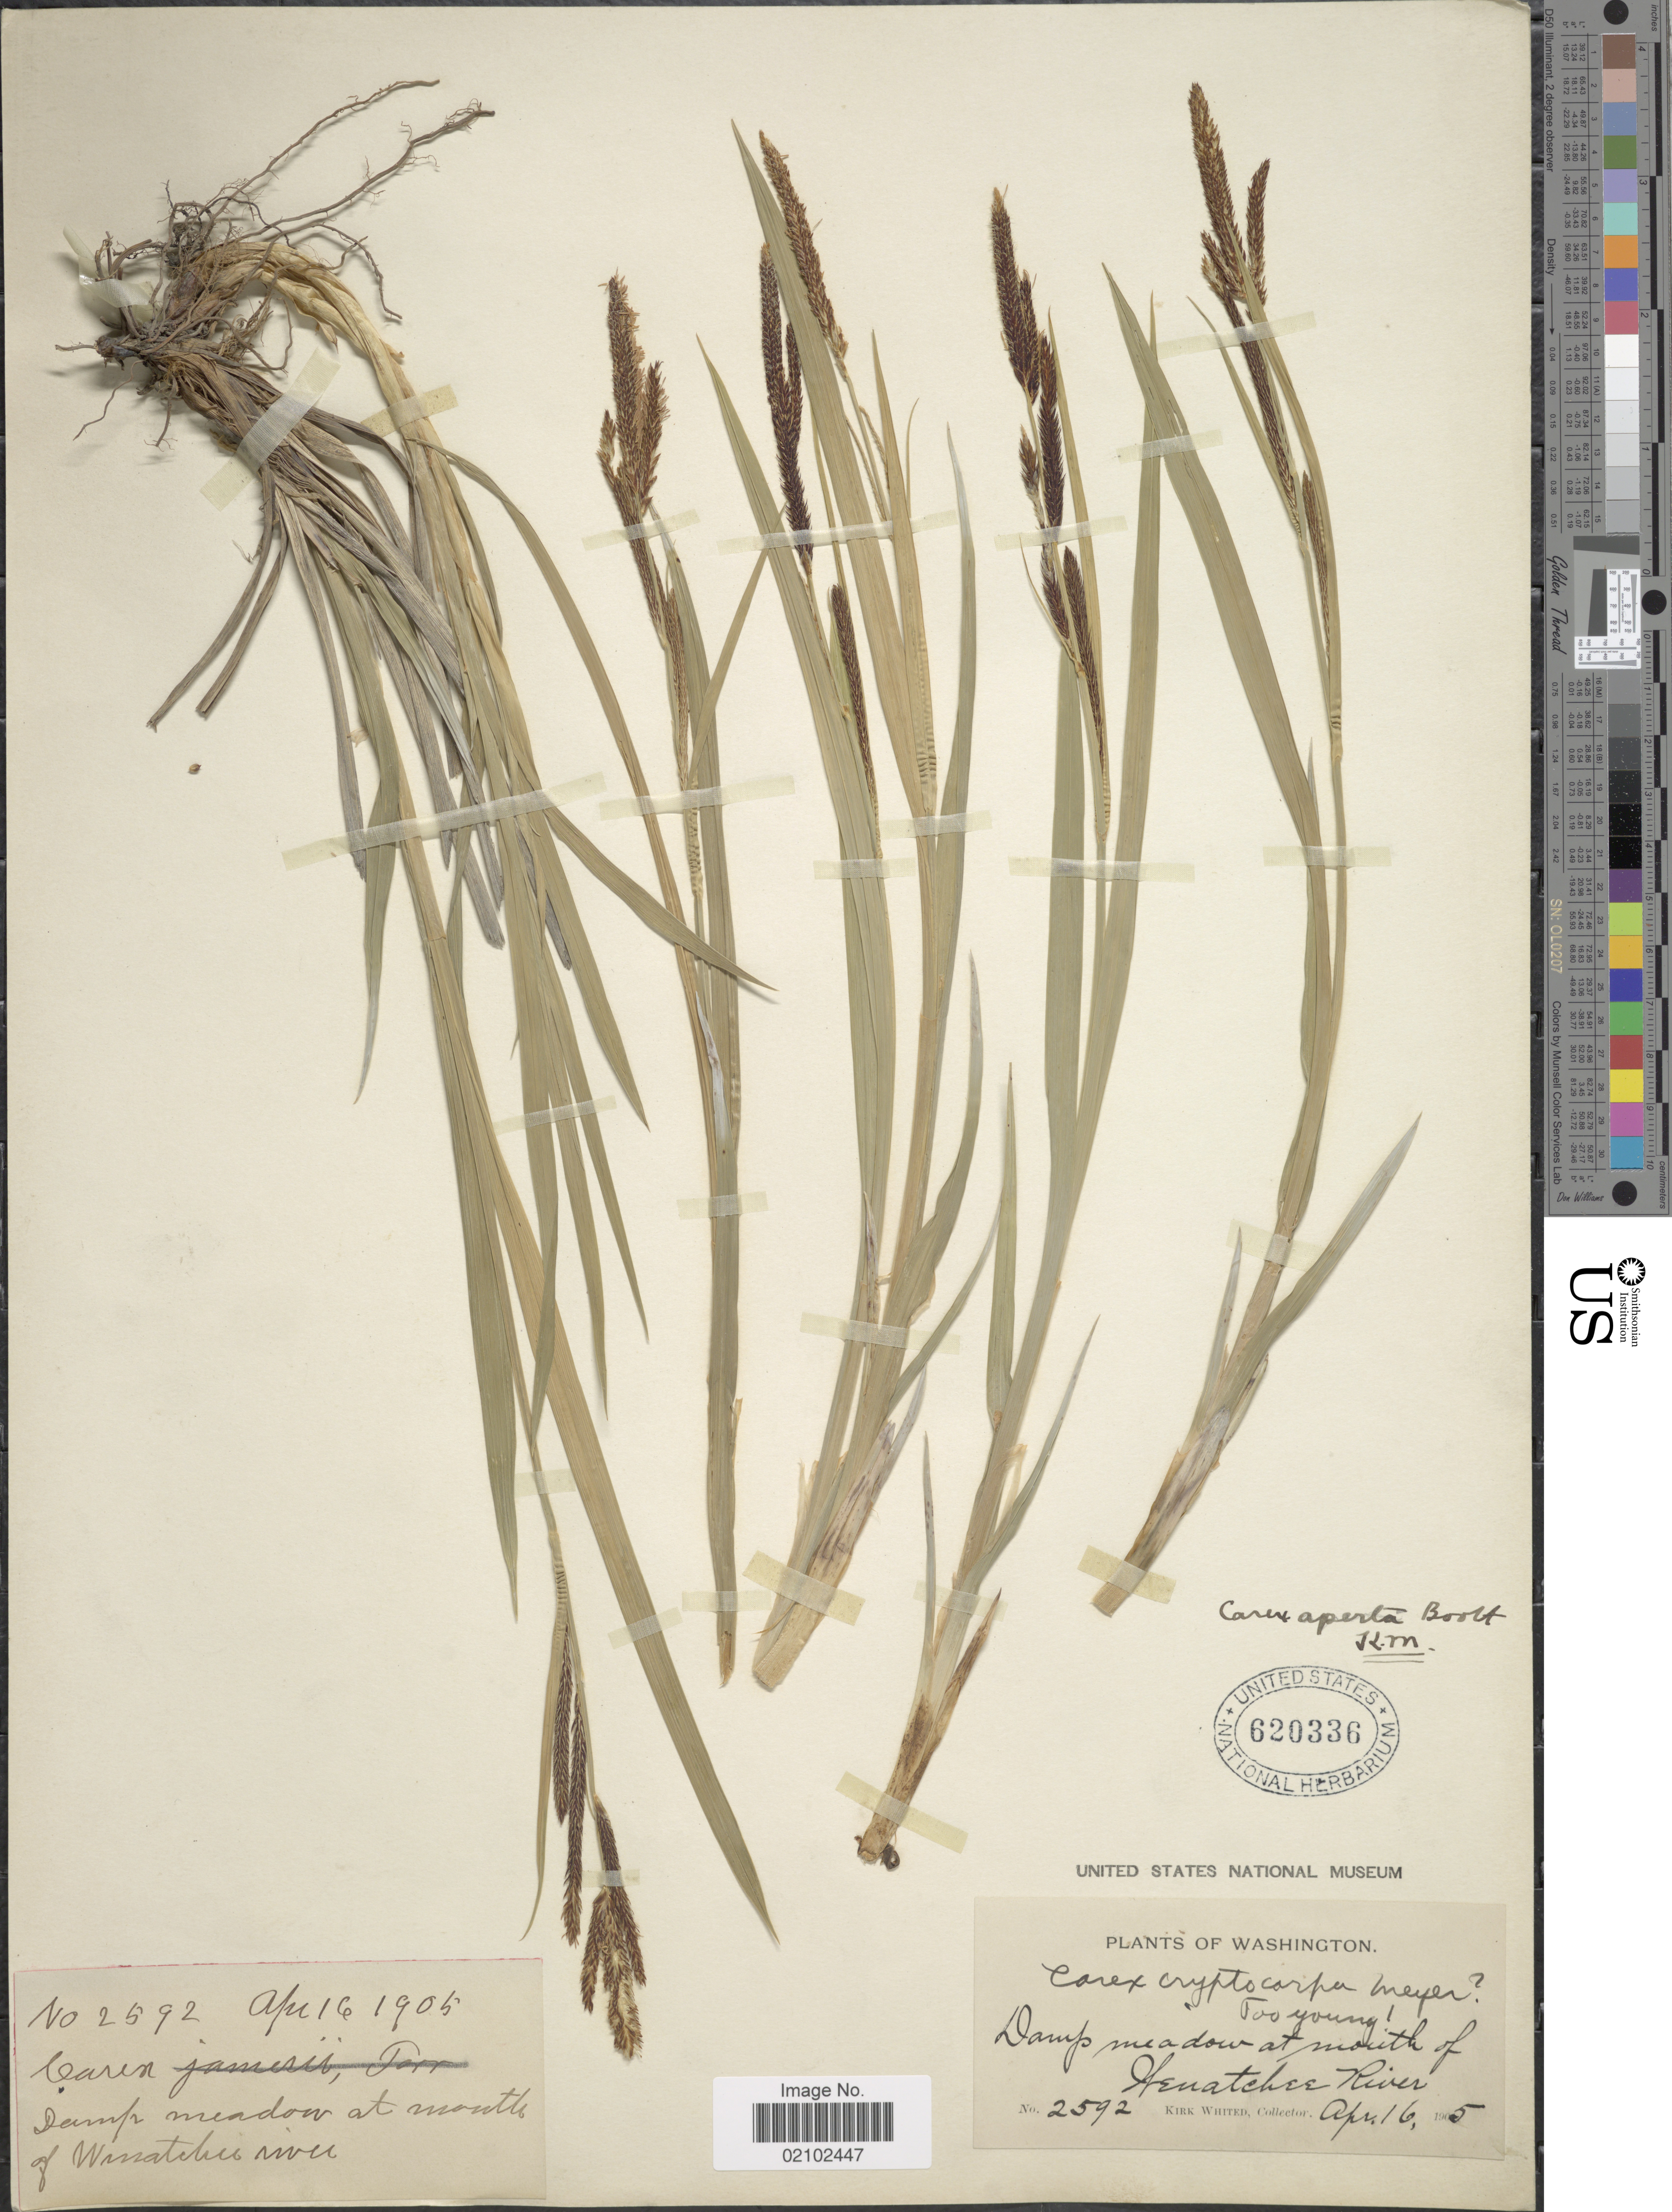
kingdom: Plantae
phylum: Tracheophyta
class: Liliopsida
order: Poales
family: Cyperaceae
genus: Carex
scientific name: Carex aperta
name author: Boott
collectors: K. Whited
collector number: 2592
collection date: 1905-04-16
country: United States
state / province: Washington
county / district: Chelan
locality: Damp meadow at mouth of Wenatchee River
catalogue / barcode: US 620336